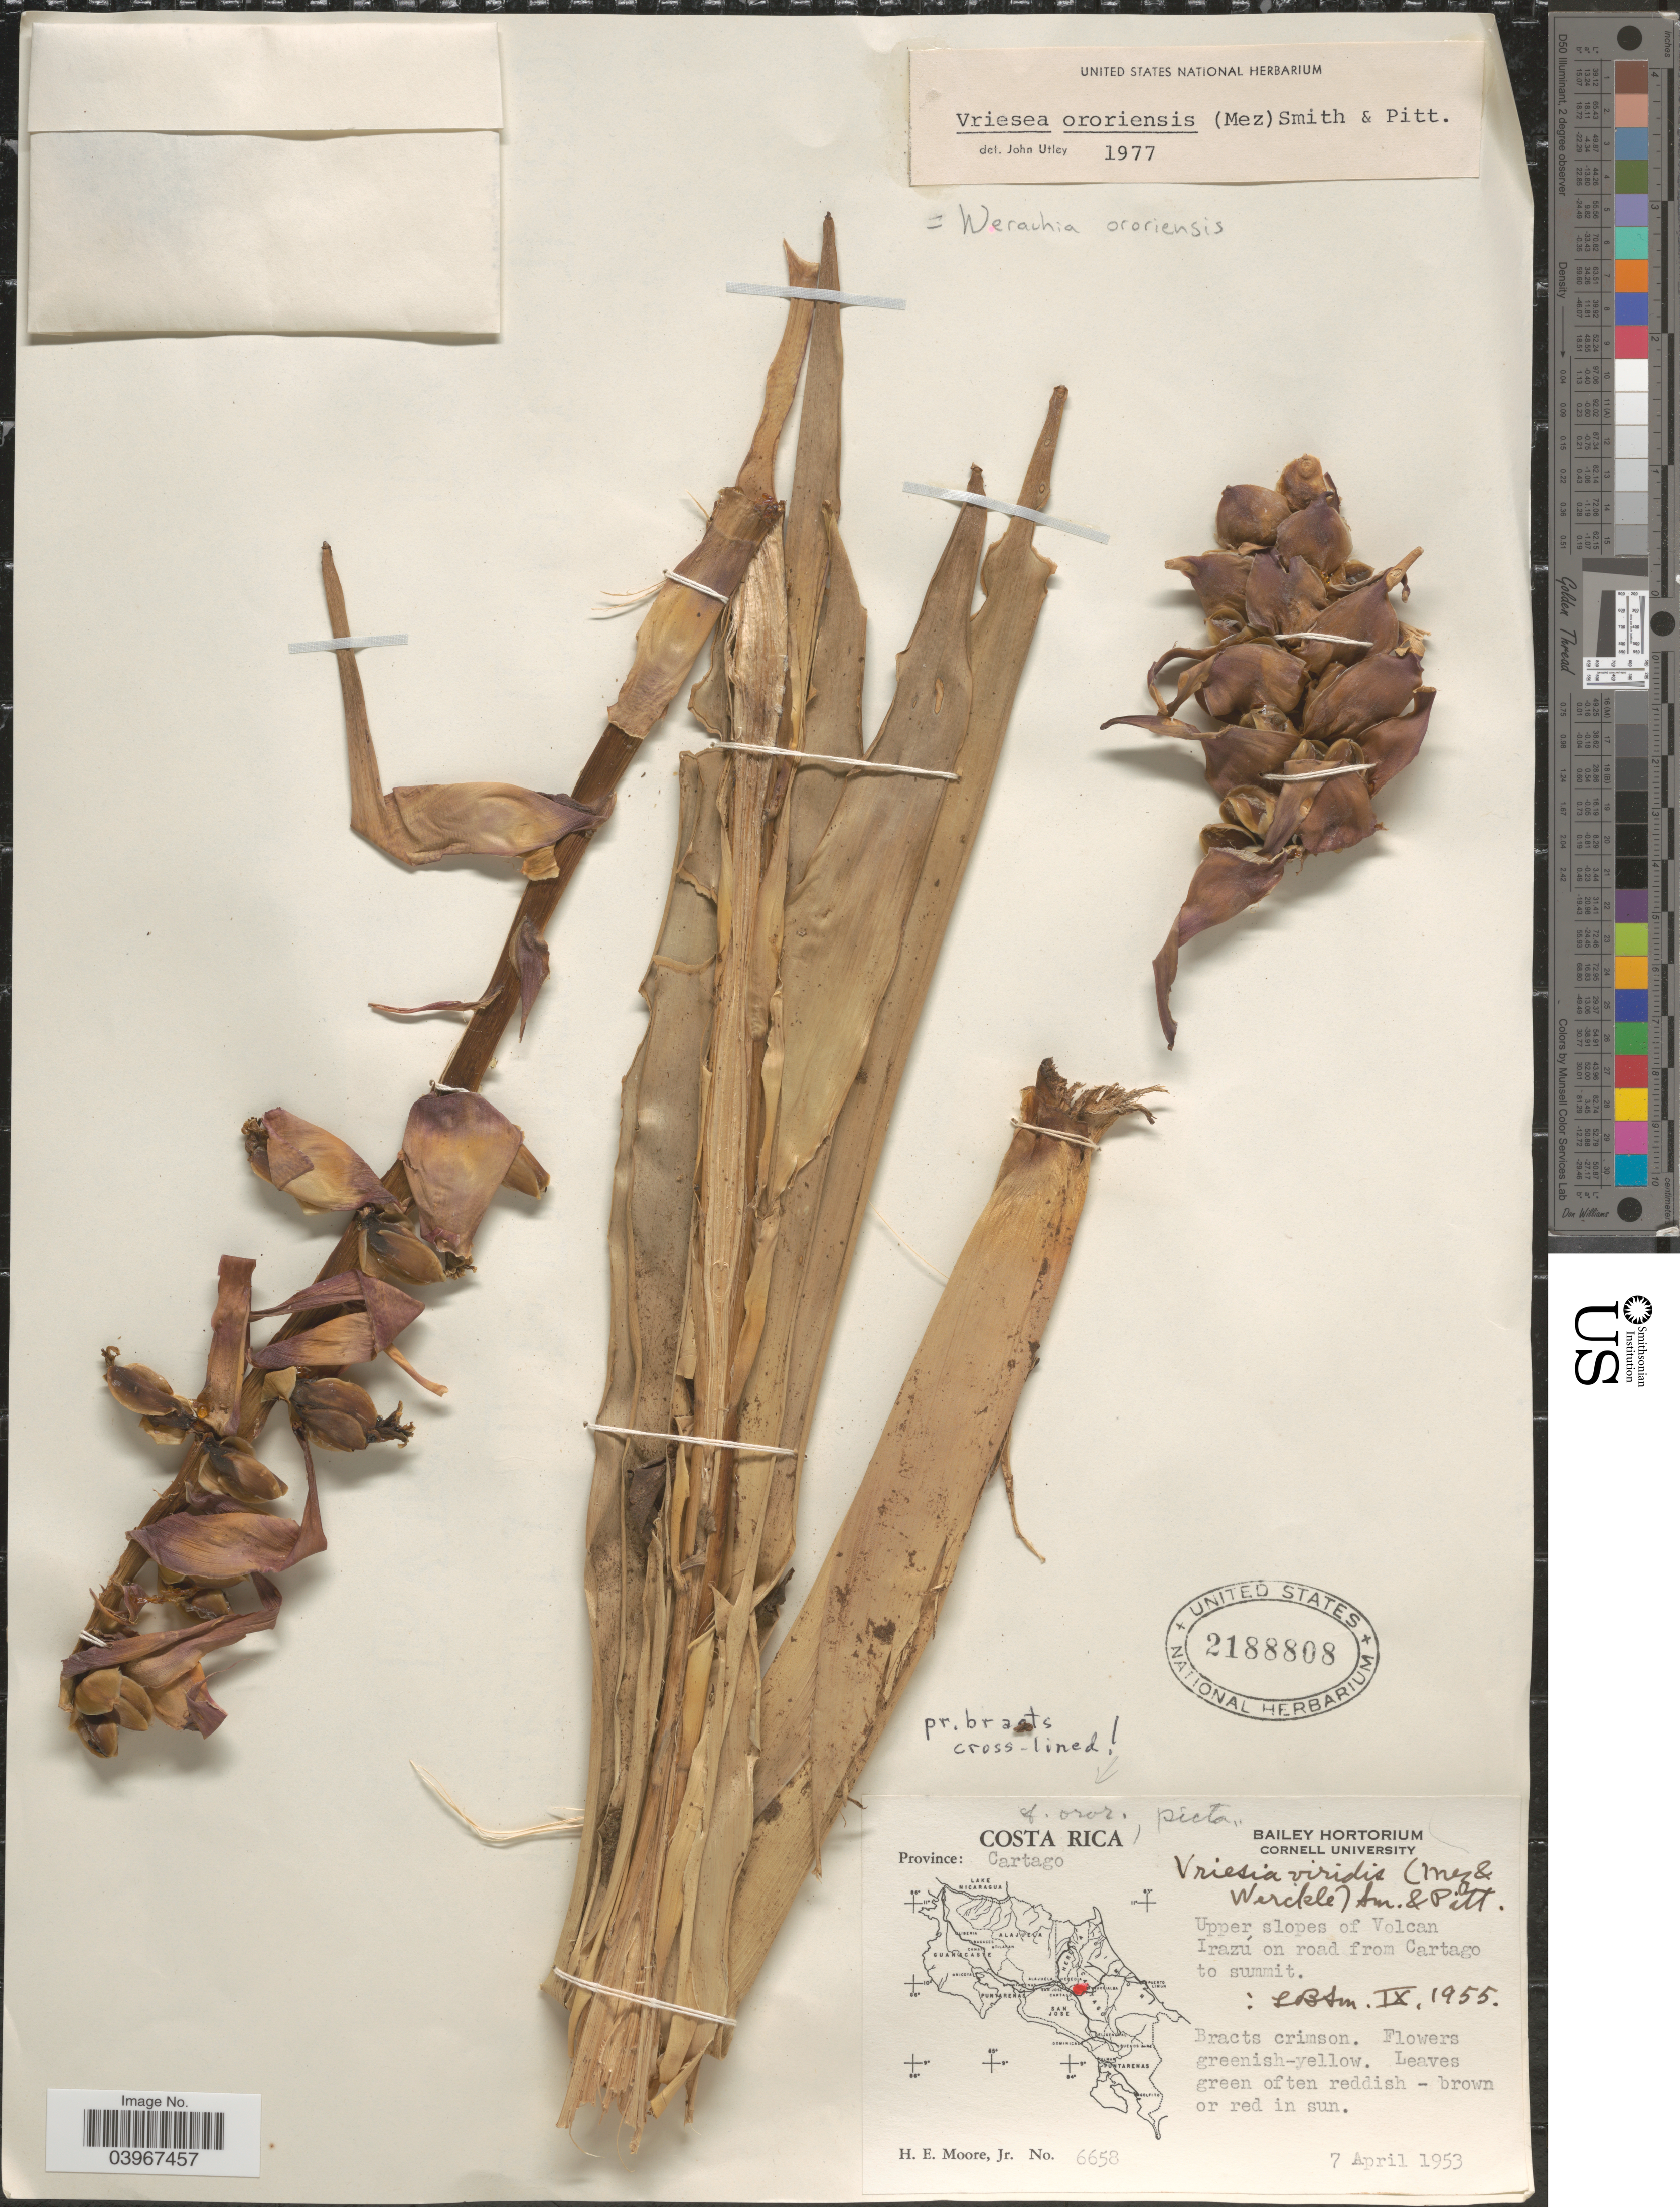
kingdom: Plantae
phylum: Tracheophyta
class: Liliopsida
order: Poales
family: Bromeliaceae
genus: Werauhia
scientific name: Werauhia ororiensis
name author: (Mez) J.R. Grant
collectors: H. Moore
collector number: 6658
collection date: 1953-04-07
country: Costa Rica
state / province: Cartago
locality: Upper slopes of Volcan Irazú on road from Cartago to summit.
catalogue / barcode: US 2188808